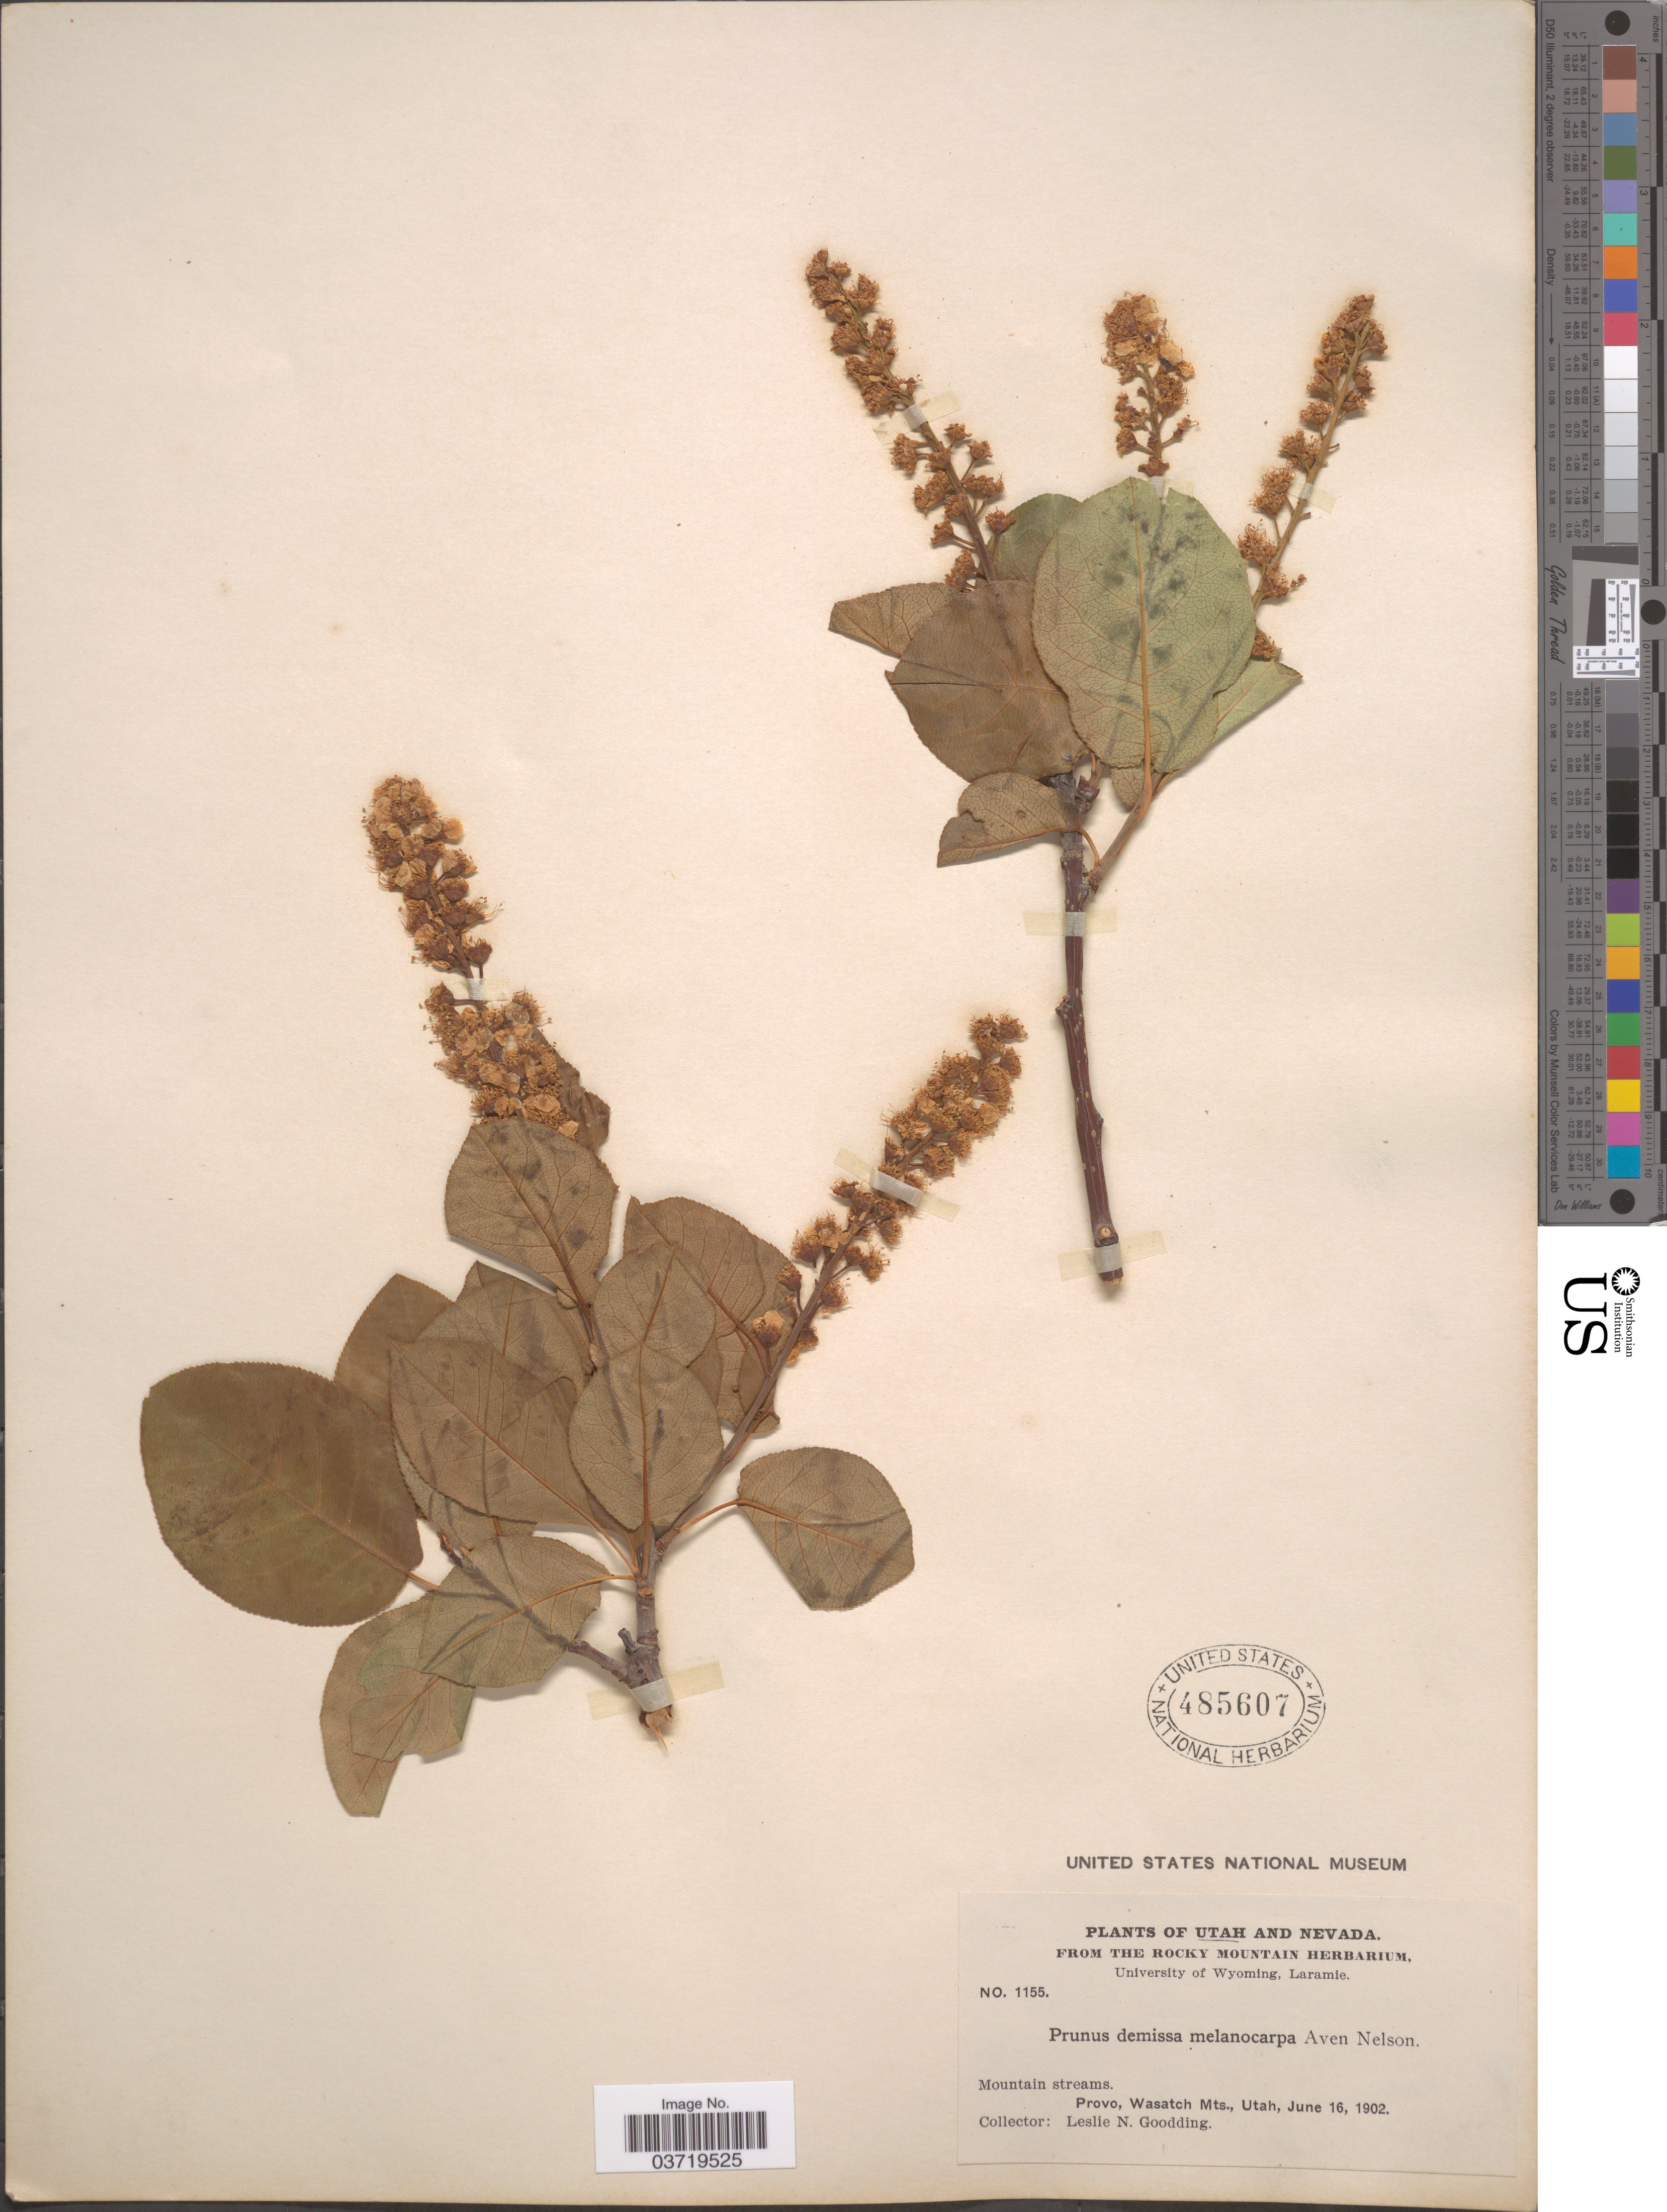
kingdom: Plantae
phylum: Tracheophyta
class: Magnoliopsida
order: Rosales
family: Rosaceae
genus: Prunus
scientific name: Prunus virginiana var. demissa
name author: (Nutt.) Torr.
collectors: L. N. Goodding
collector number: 1155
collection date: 1902-06-16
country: United States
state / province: Utah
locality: Provo, Wasatch Mts.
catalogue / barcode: US 485607